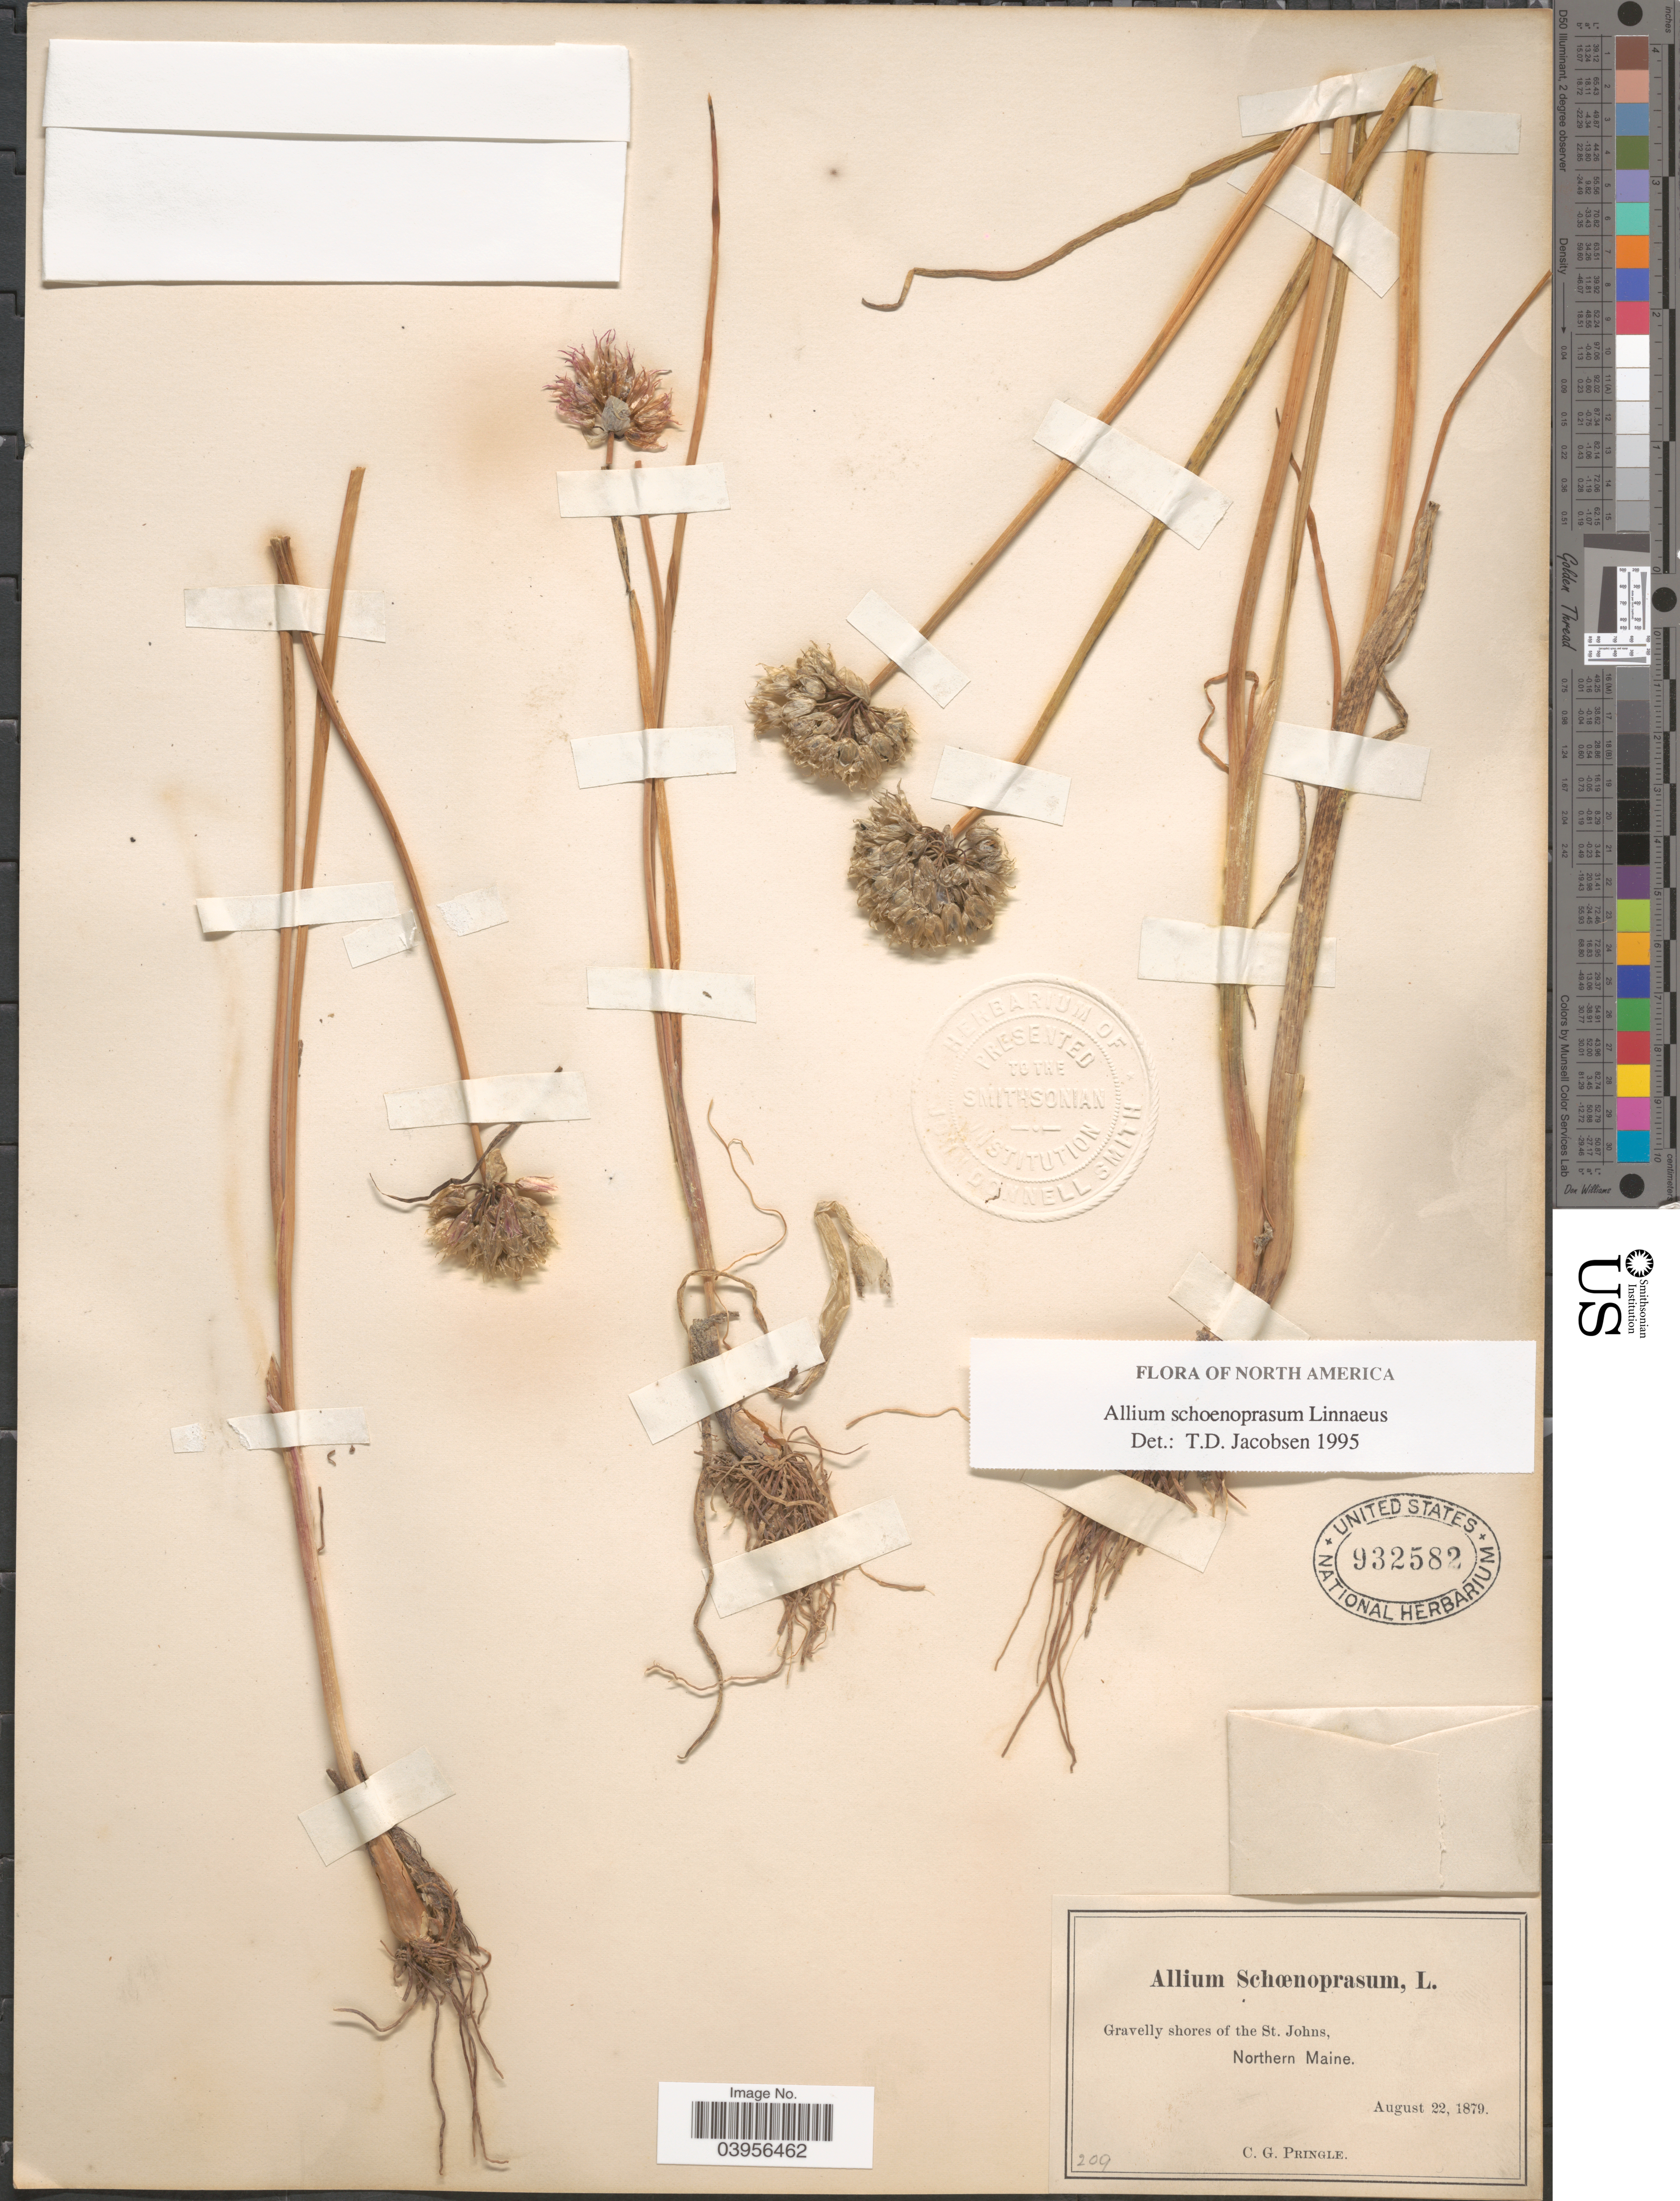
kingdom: Plantae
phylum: Tracheophyta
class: Liliopsida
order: Asparagales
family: Amaryllidaceae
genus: Allium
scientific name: Allium schoenoprasum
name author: L.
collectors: C. G. Pringle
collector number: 209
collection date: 1879-08-22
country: United States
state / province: Maine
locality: Gravelly shores of the St. Johns, Northern Maine.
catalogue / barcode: US 932582